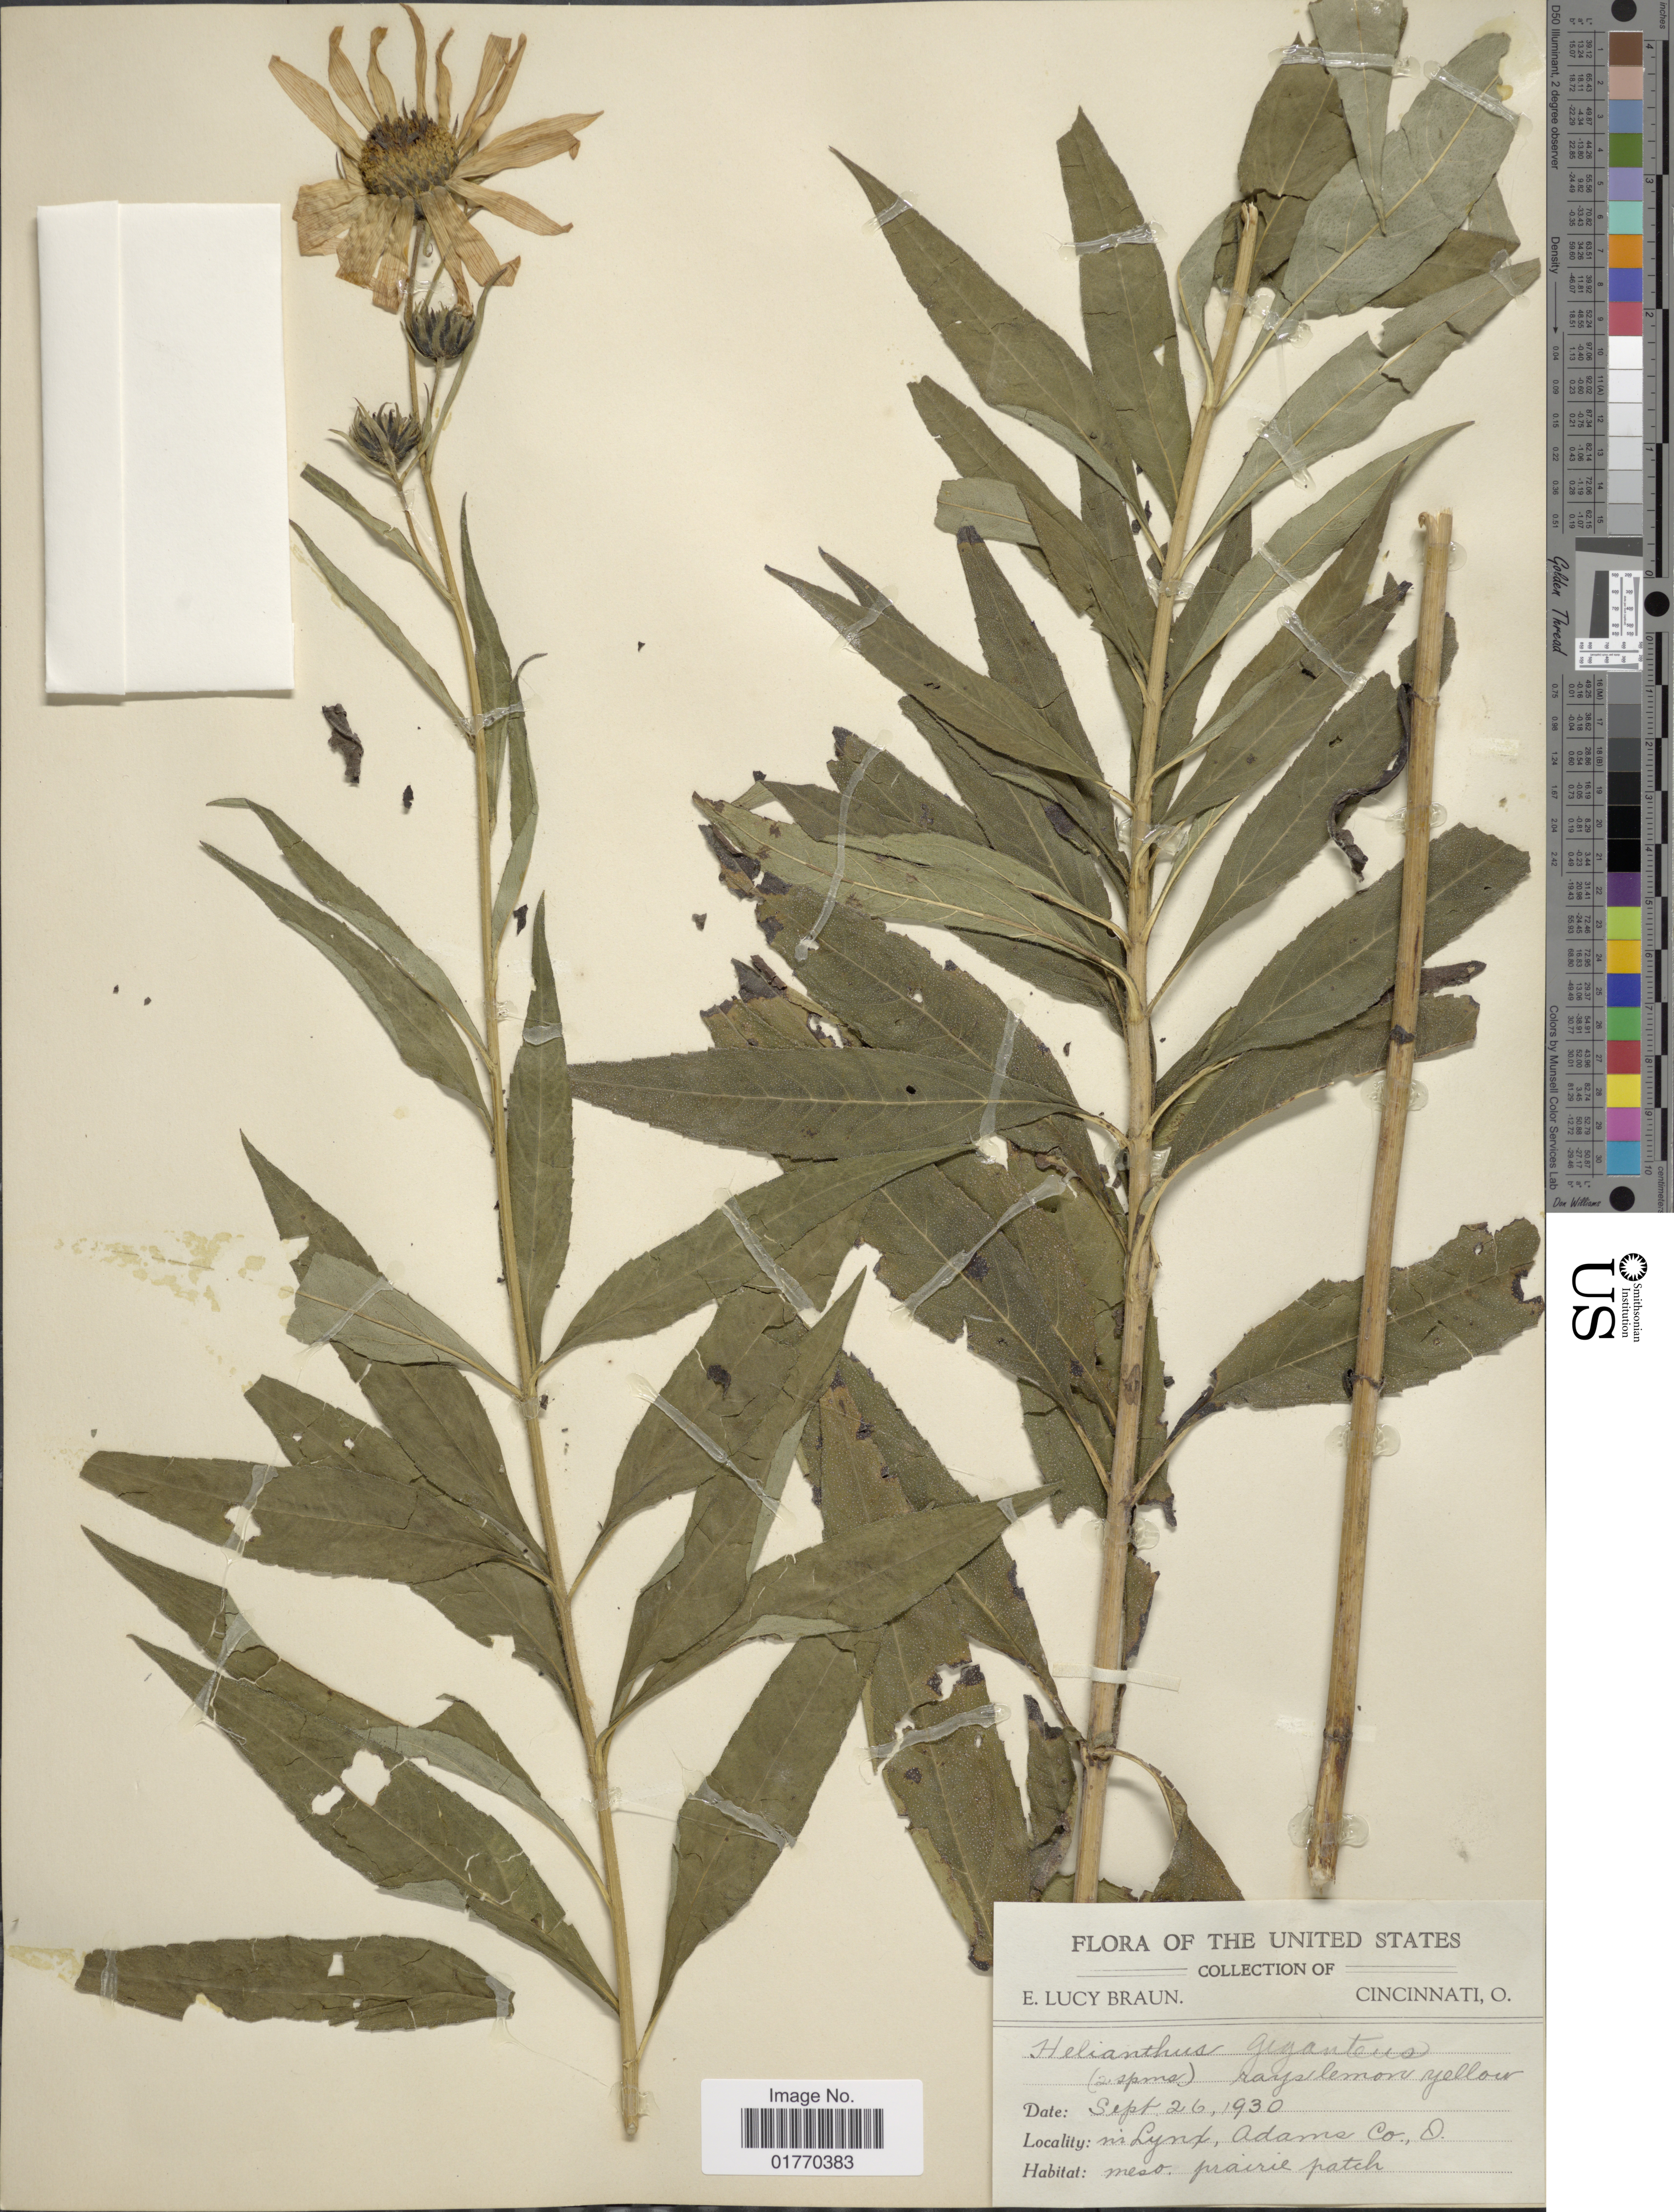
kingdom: Plantae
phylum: Tracheophyta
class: Magnoliopsida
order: Asterales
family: Asteraceae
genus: Helianthus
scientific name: Helianthus giganteus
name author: L.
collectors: E. L. Braun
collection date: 1930-09-26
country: United States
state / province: Ohio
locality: Lynx, Adams Co., O.